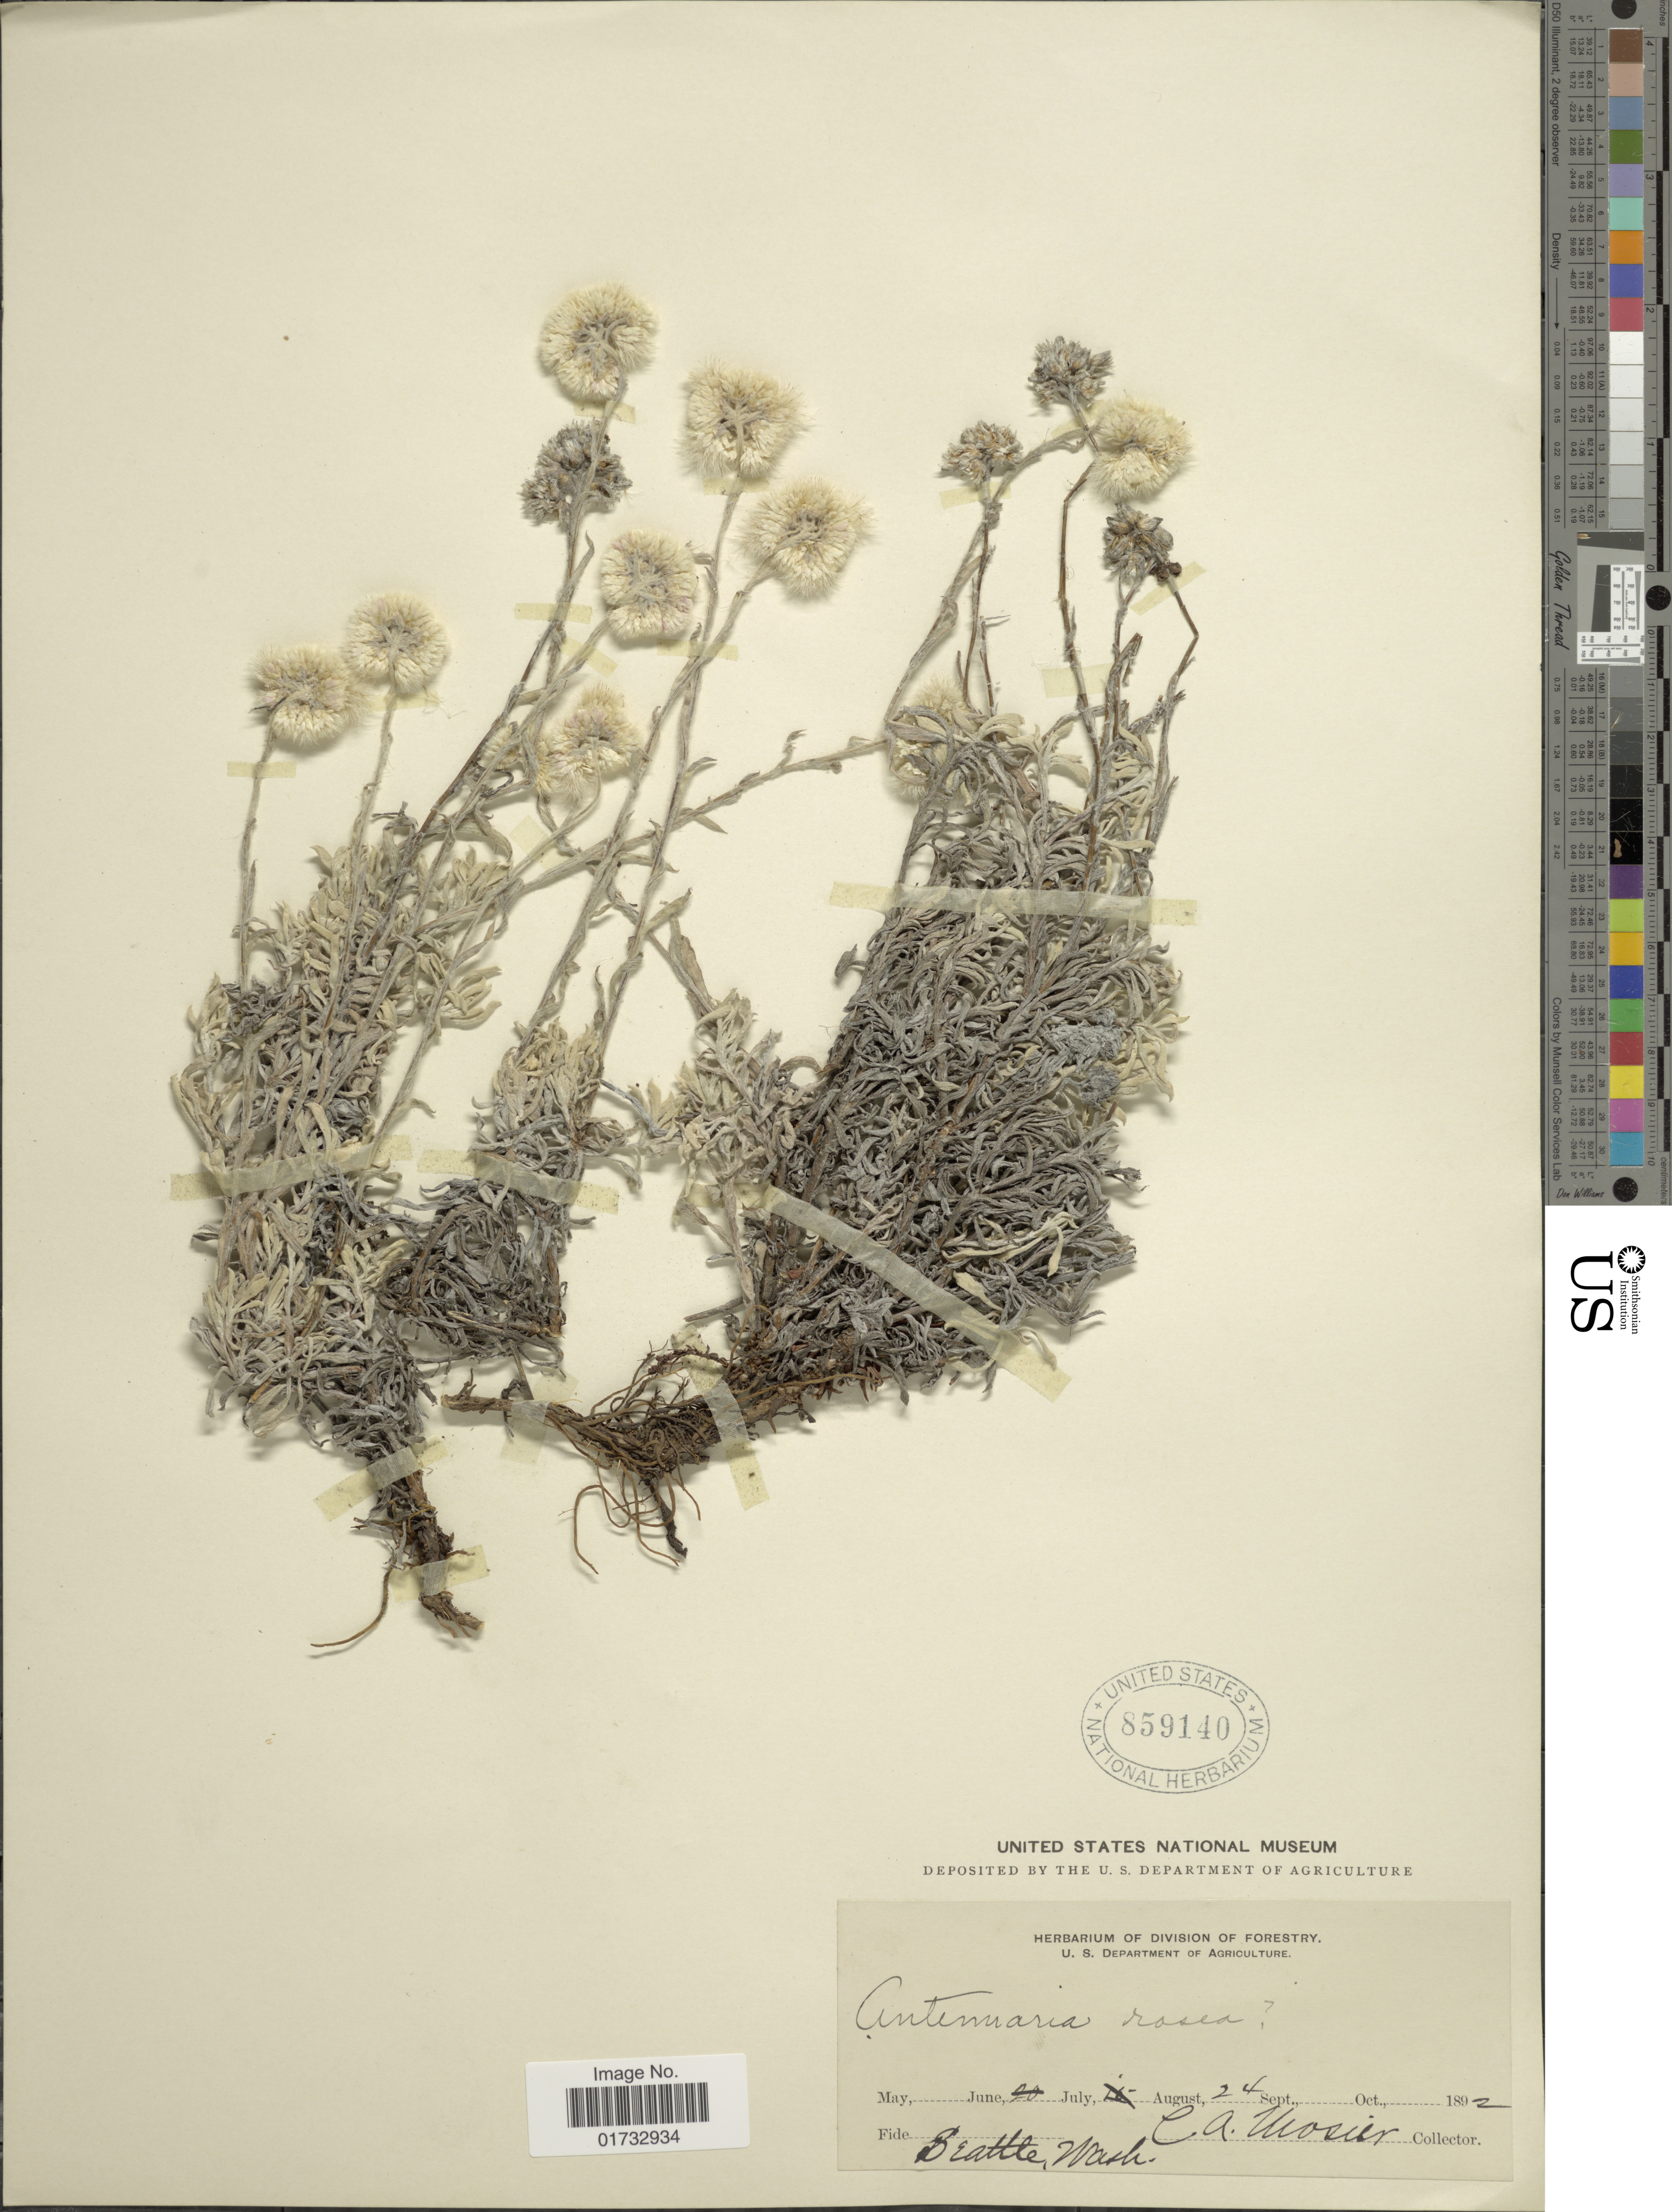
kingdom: Plantae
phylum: Tracheophyta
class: Magnoliopsida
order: Asterales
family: Asteraceae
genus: Antennaria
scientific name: Antennaria rosea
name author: Greene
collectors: C. A. Mosier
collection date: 1892-09-24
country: United States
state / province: Washington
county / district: King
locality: Seattle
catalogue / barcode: US 859140